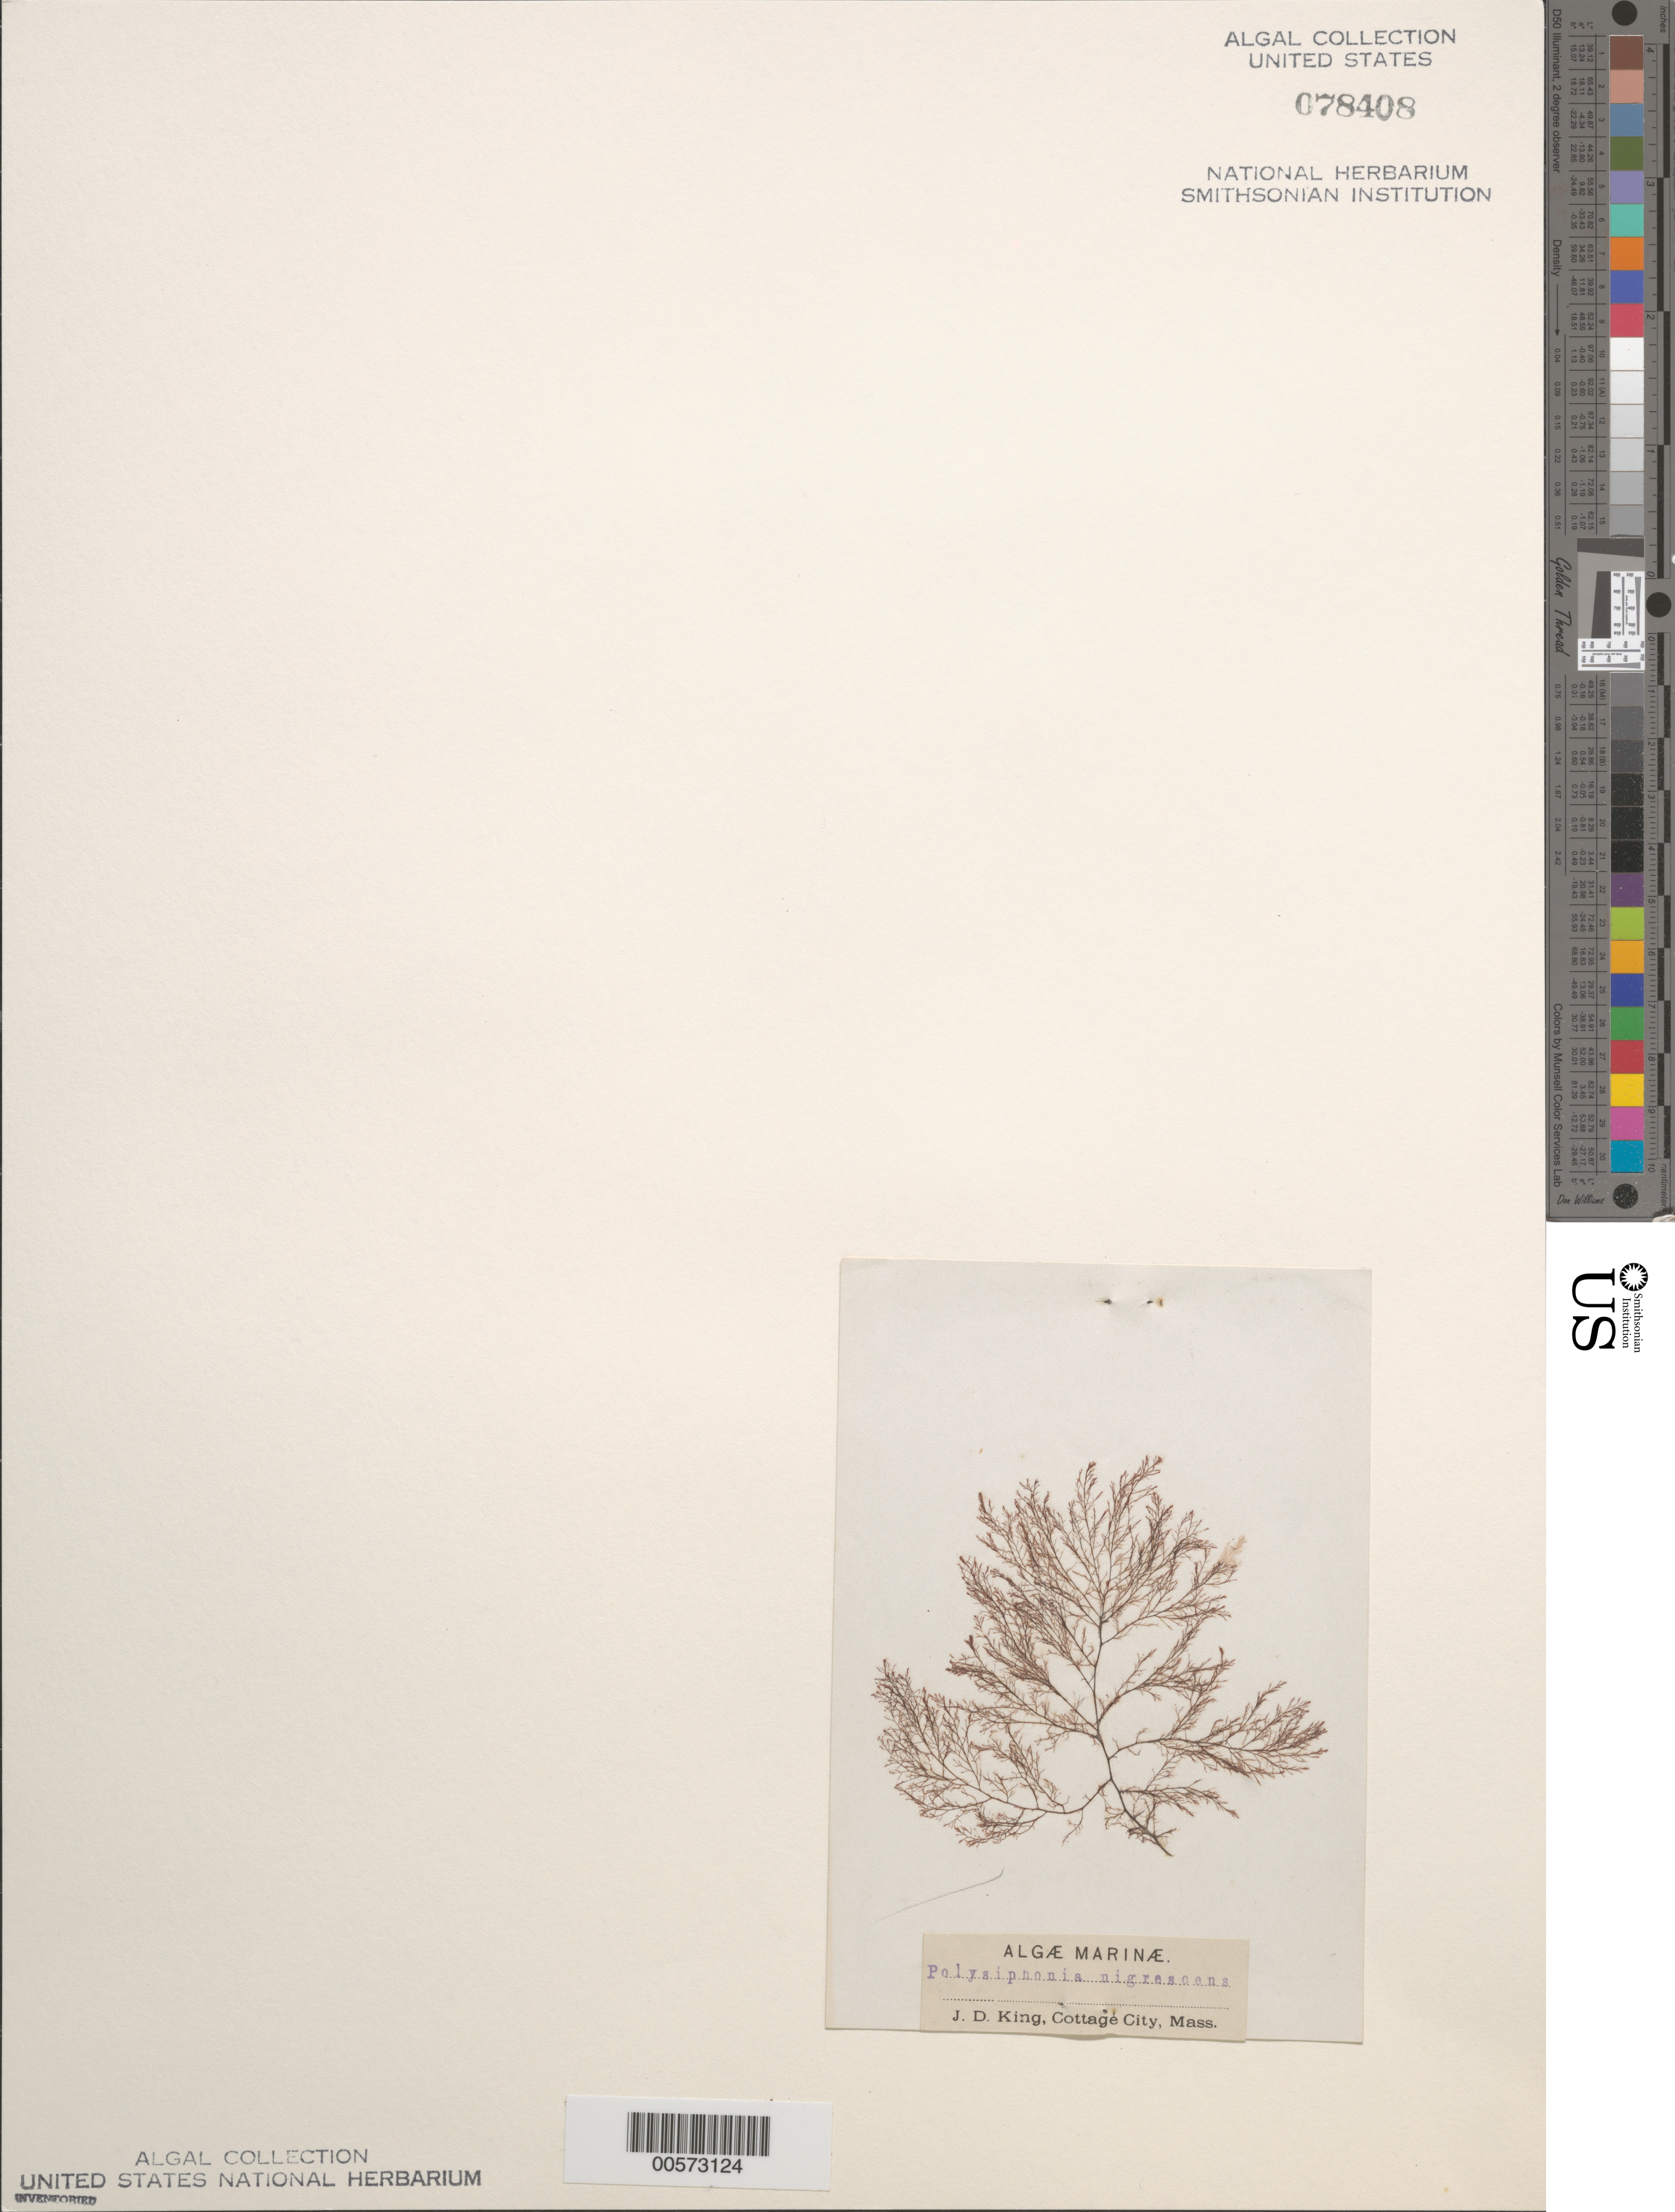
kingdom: Plantae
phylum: Rhodophyta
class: Florideophyceae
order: Ceramiales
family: Rhodomelaceae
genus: Vertebrata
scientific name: Vertebrata fucoides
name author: (Hudson) Kuntze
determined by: Algae name updating Project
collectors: J. D. King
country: United States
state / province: Massachusetts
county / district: Dukes County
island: Martha's Vineyard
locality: Cottage City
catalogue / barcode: US 78408